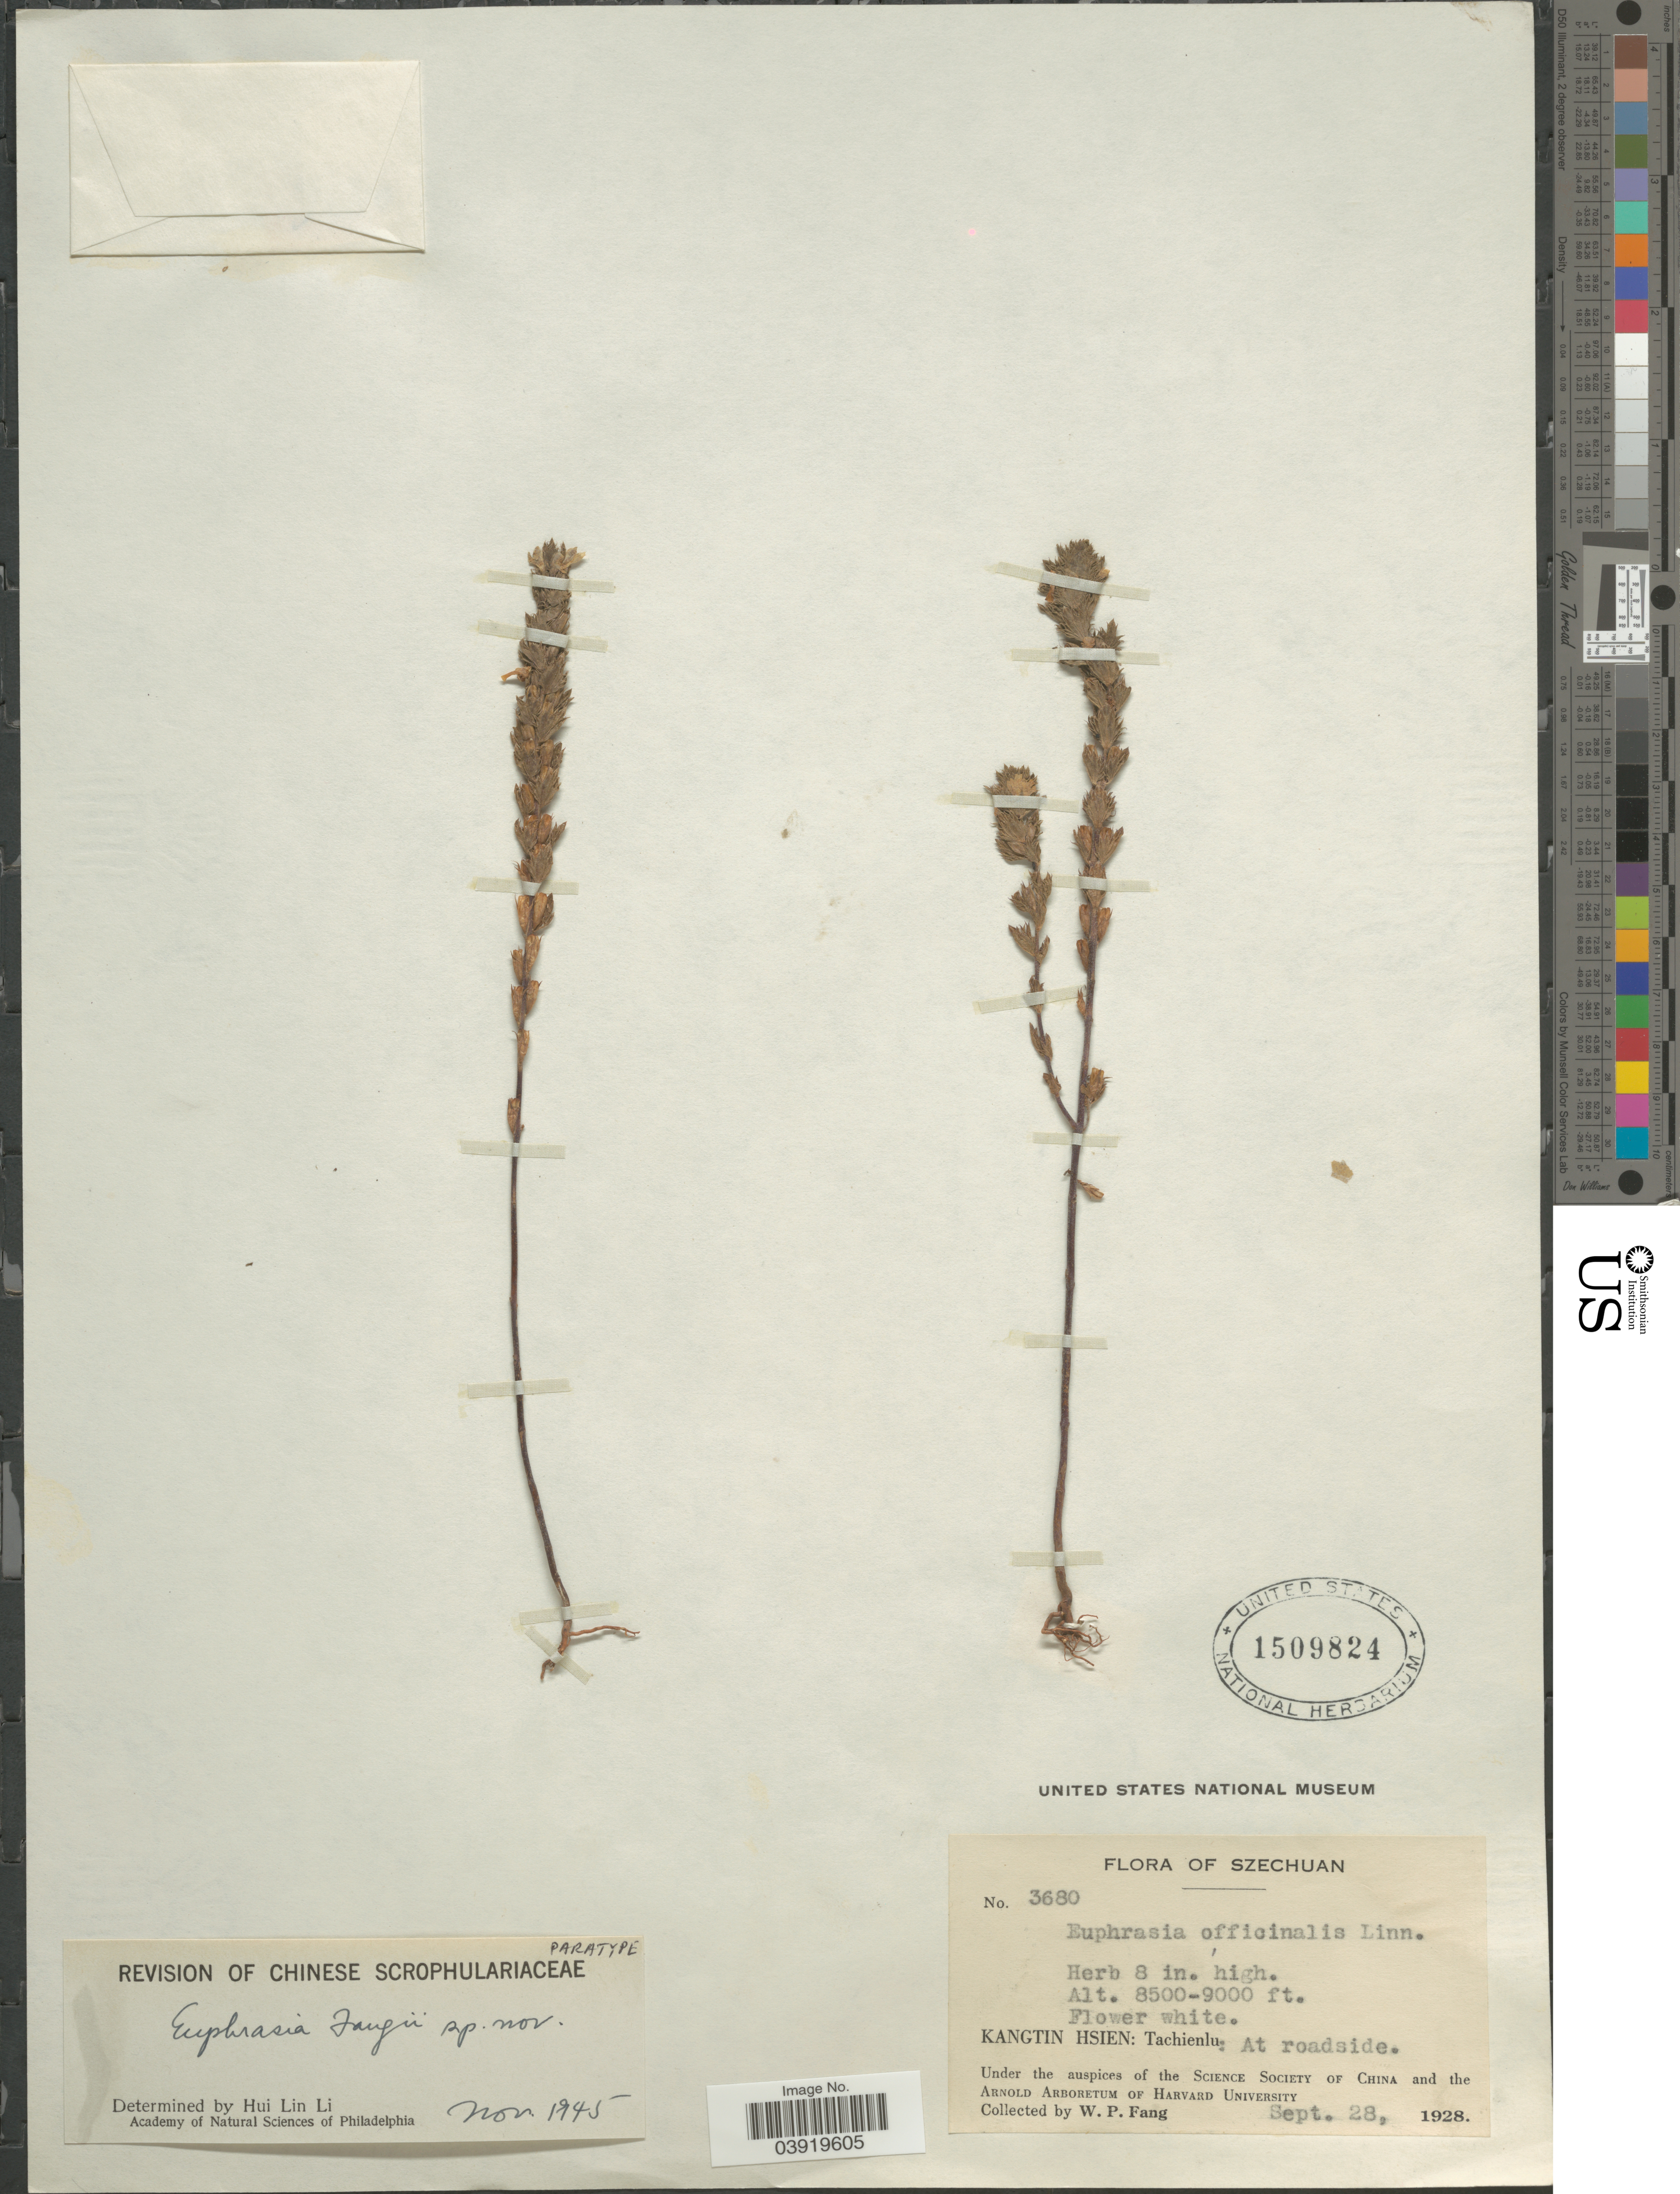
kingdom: Plantae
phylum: Tracheophyta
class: Magnoliopsida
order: Lamiales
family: Orobanchaceae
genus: Euphrasia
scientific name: Euphrasia regelii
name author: Wettst.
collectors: W. P. Fang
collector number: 3680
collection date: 1928-09-28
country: China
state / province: Sichuan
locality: Szechuan. Kangtin Hsien: Tachienlu: At roadside.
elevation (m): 2591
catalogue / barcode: US 1509824